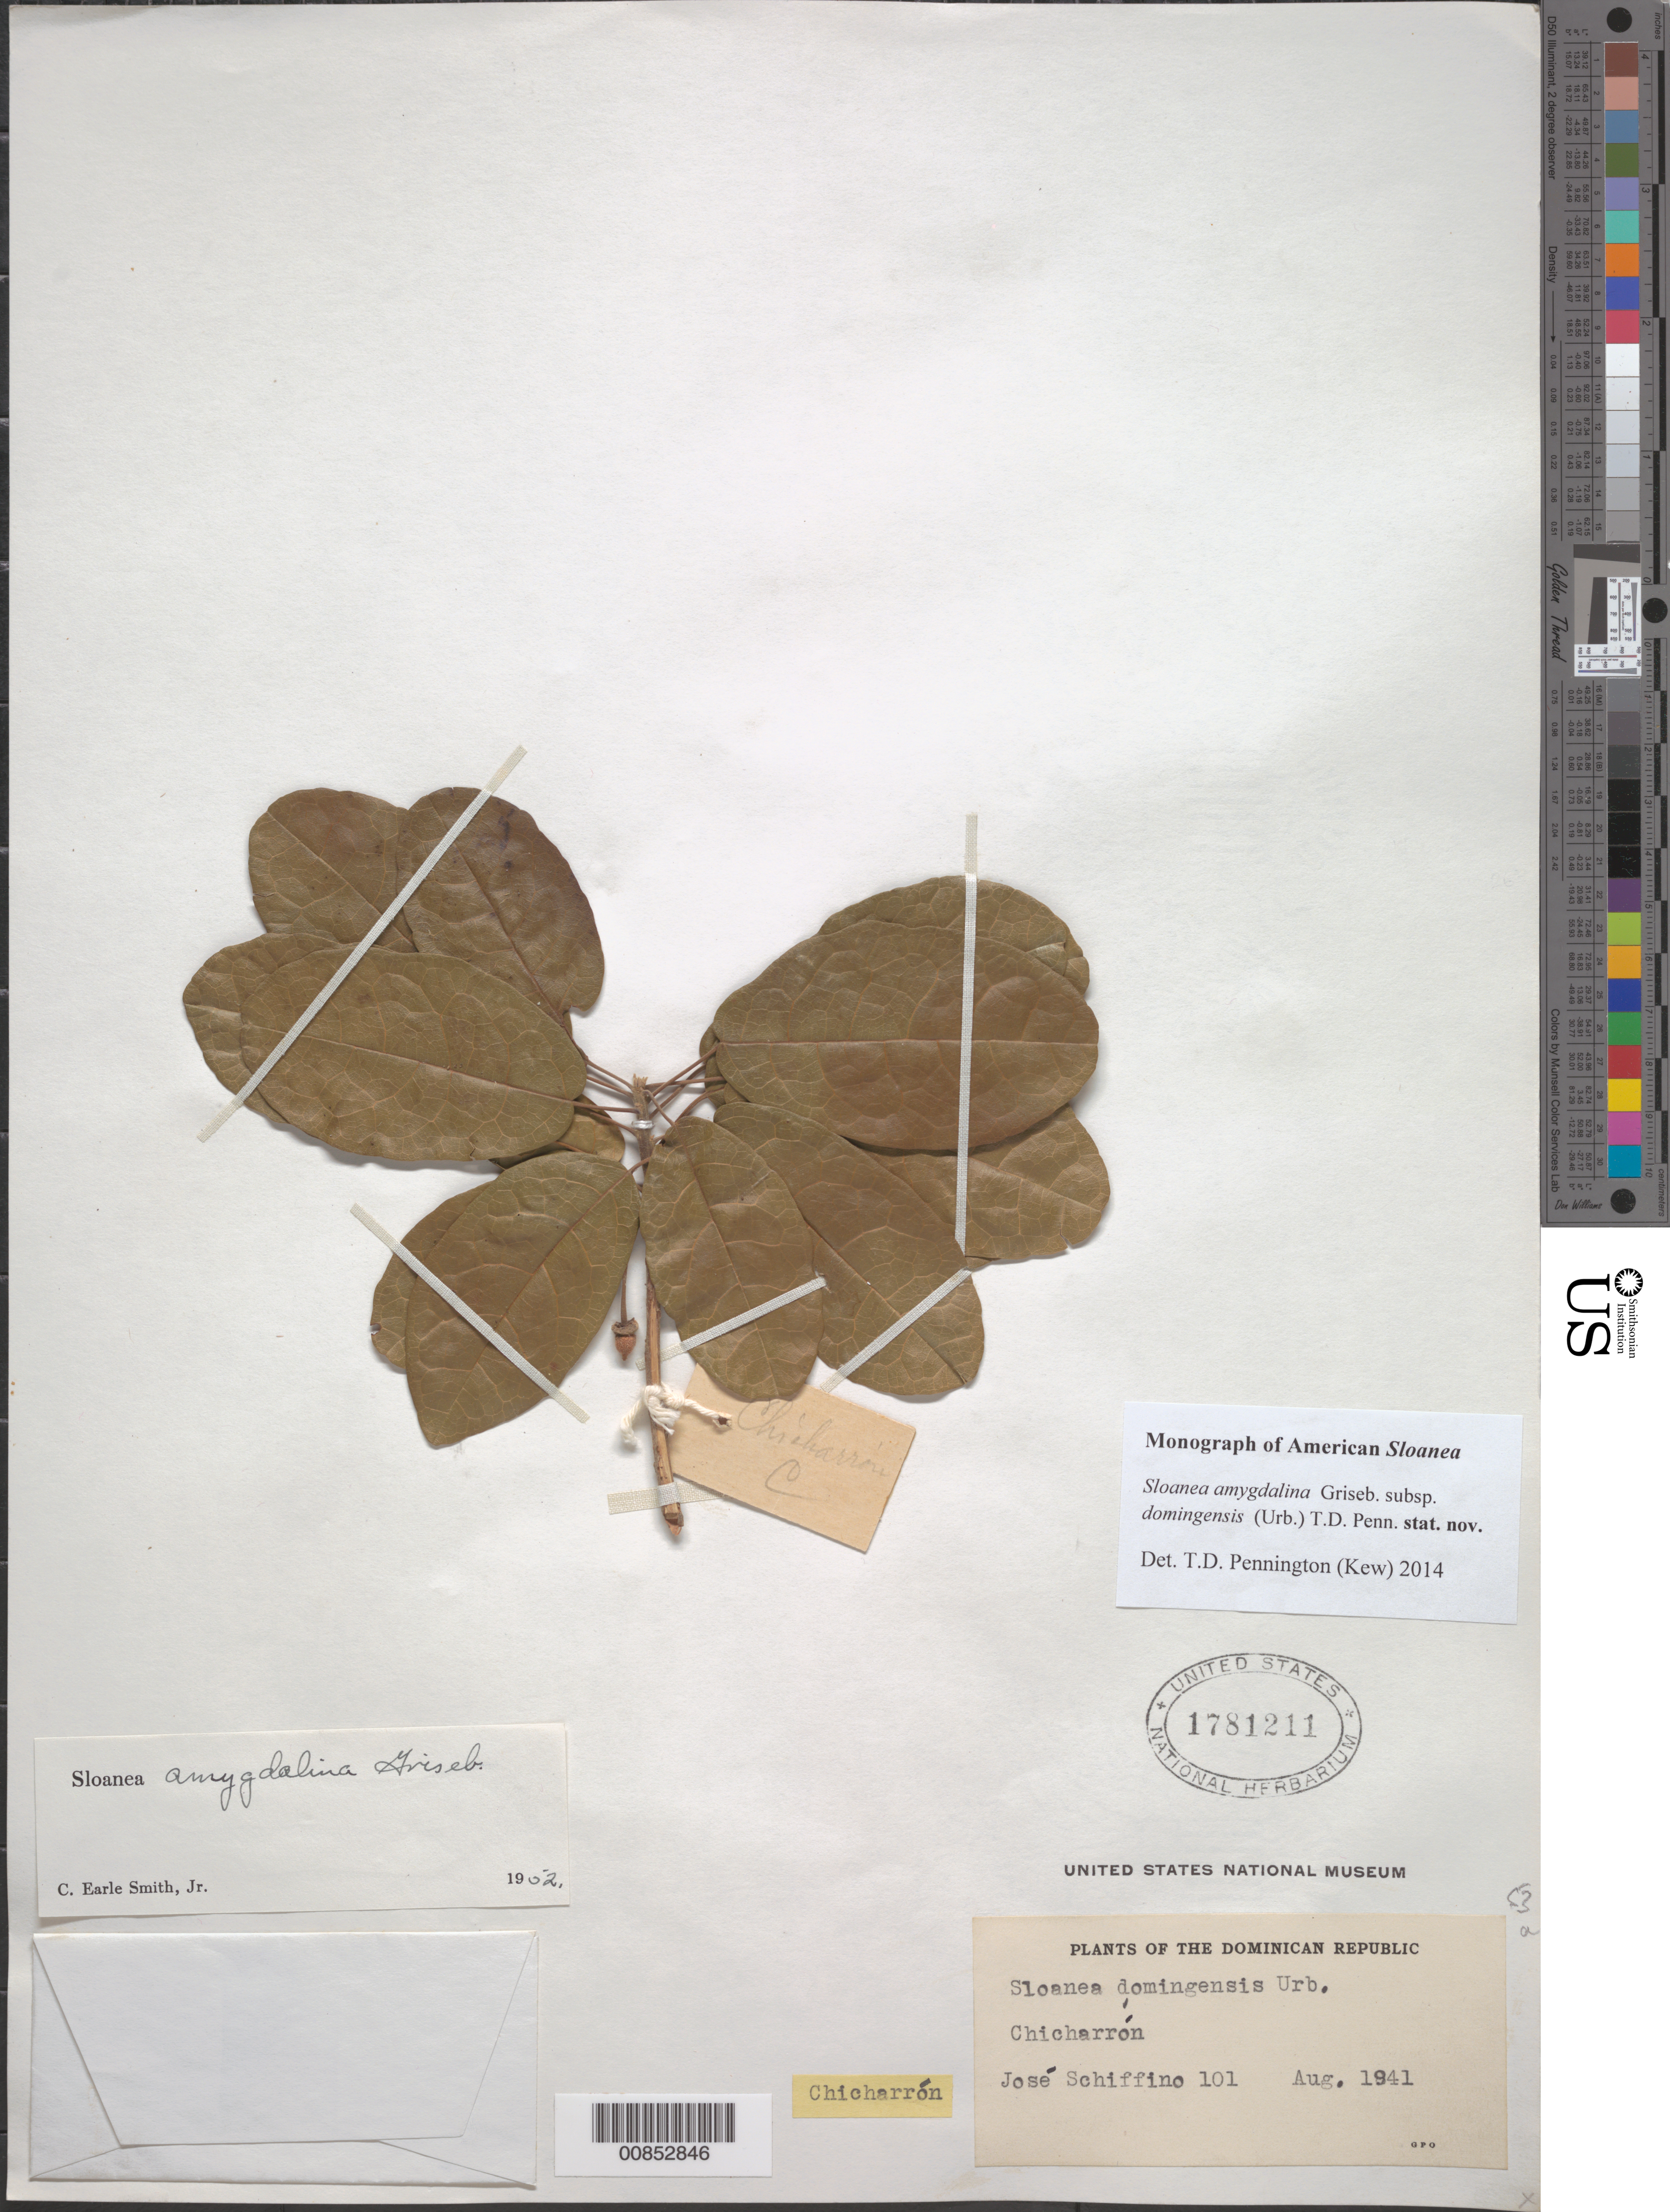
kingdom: Plantae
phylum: Tracheophyta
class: Magnoliopsida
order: Oxalidales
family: Elaeocarpaceae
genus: Sloanea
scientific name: Sloanea amygdalina subsp. domingensis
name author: (Urb.) T.D. Penn.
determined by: Pennington, T. D., (K)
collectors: J. Schiffino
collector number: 101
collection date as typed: Aug 1941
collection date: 1941-08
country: Dominican Republic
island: Hispaniola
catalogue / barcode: US 1781211